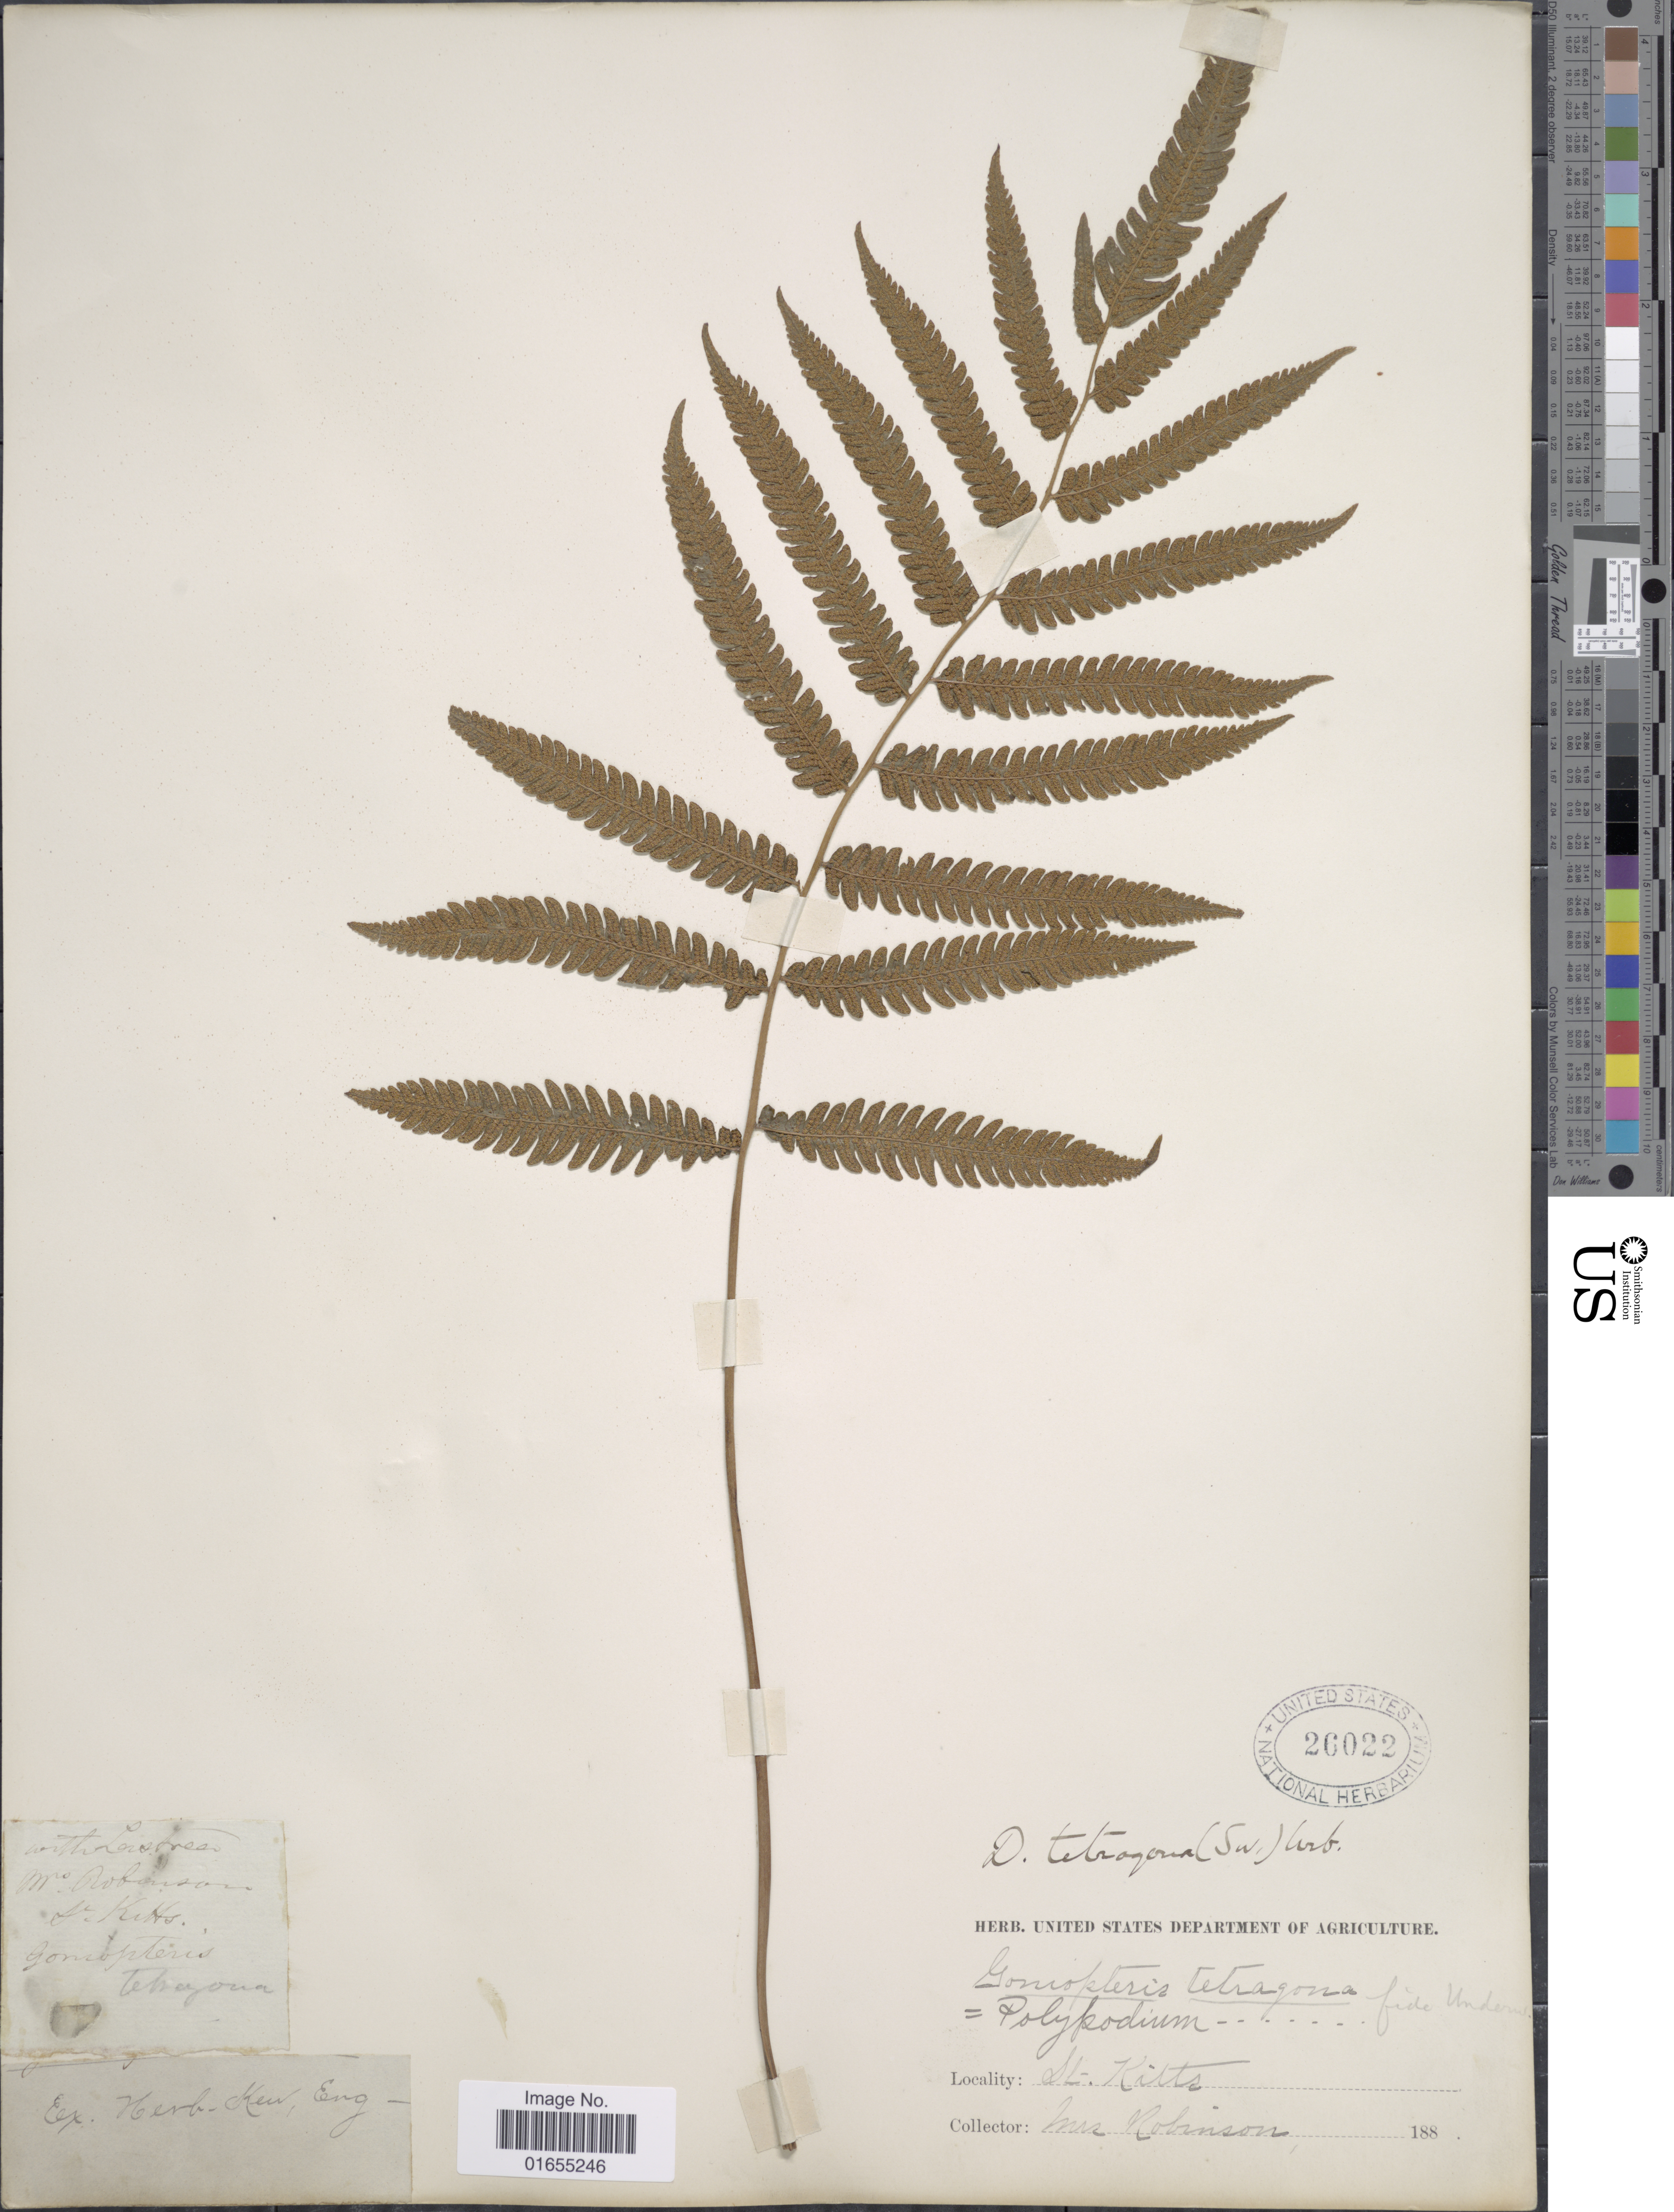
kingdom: Plantae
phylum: Tracheophyta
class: Polypodiopsida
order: Polypodiales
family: Thelypteridaceae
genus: Goniopteris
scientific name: Goniopteris tetragona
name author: (C. Presl) Sw.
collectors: -- Robinson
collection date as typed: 188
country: St. Christopher-Nevis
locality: St. Kitts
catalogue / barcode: US 26022